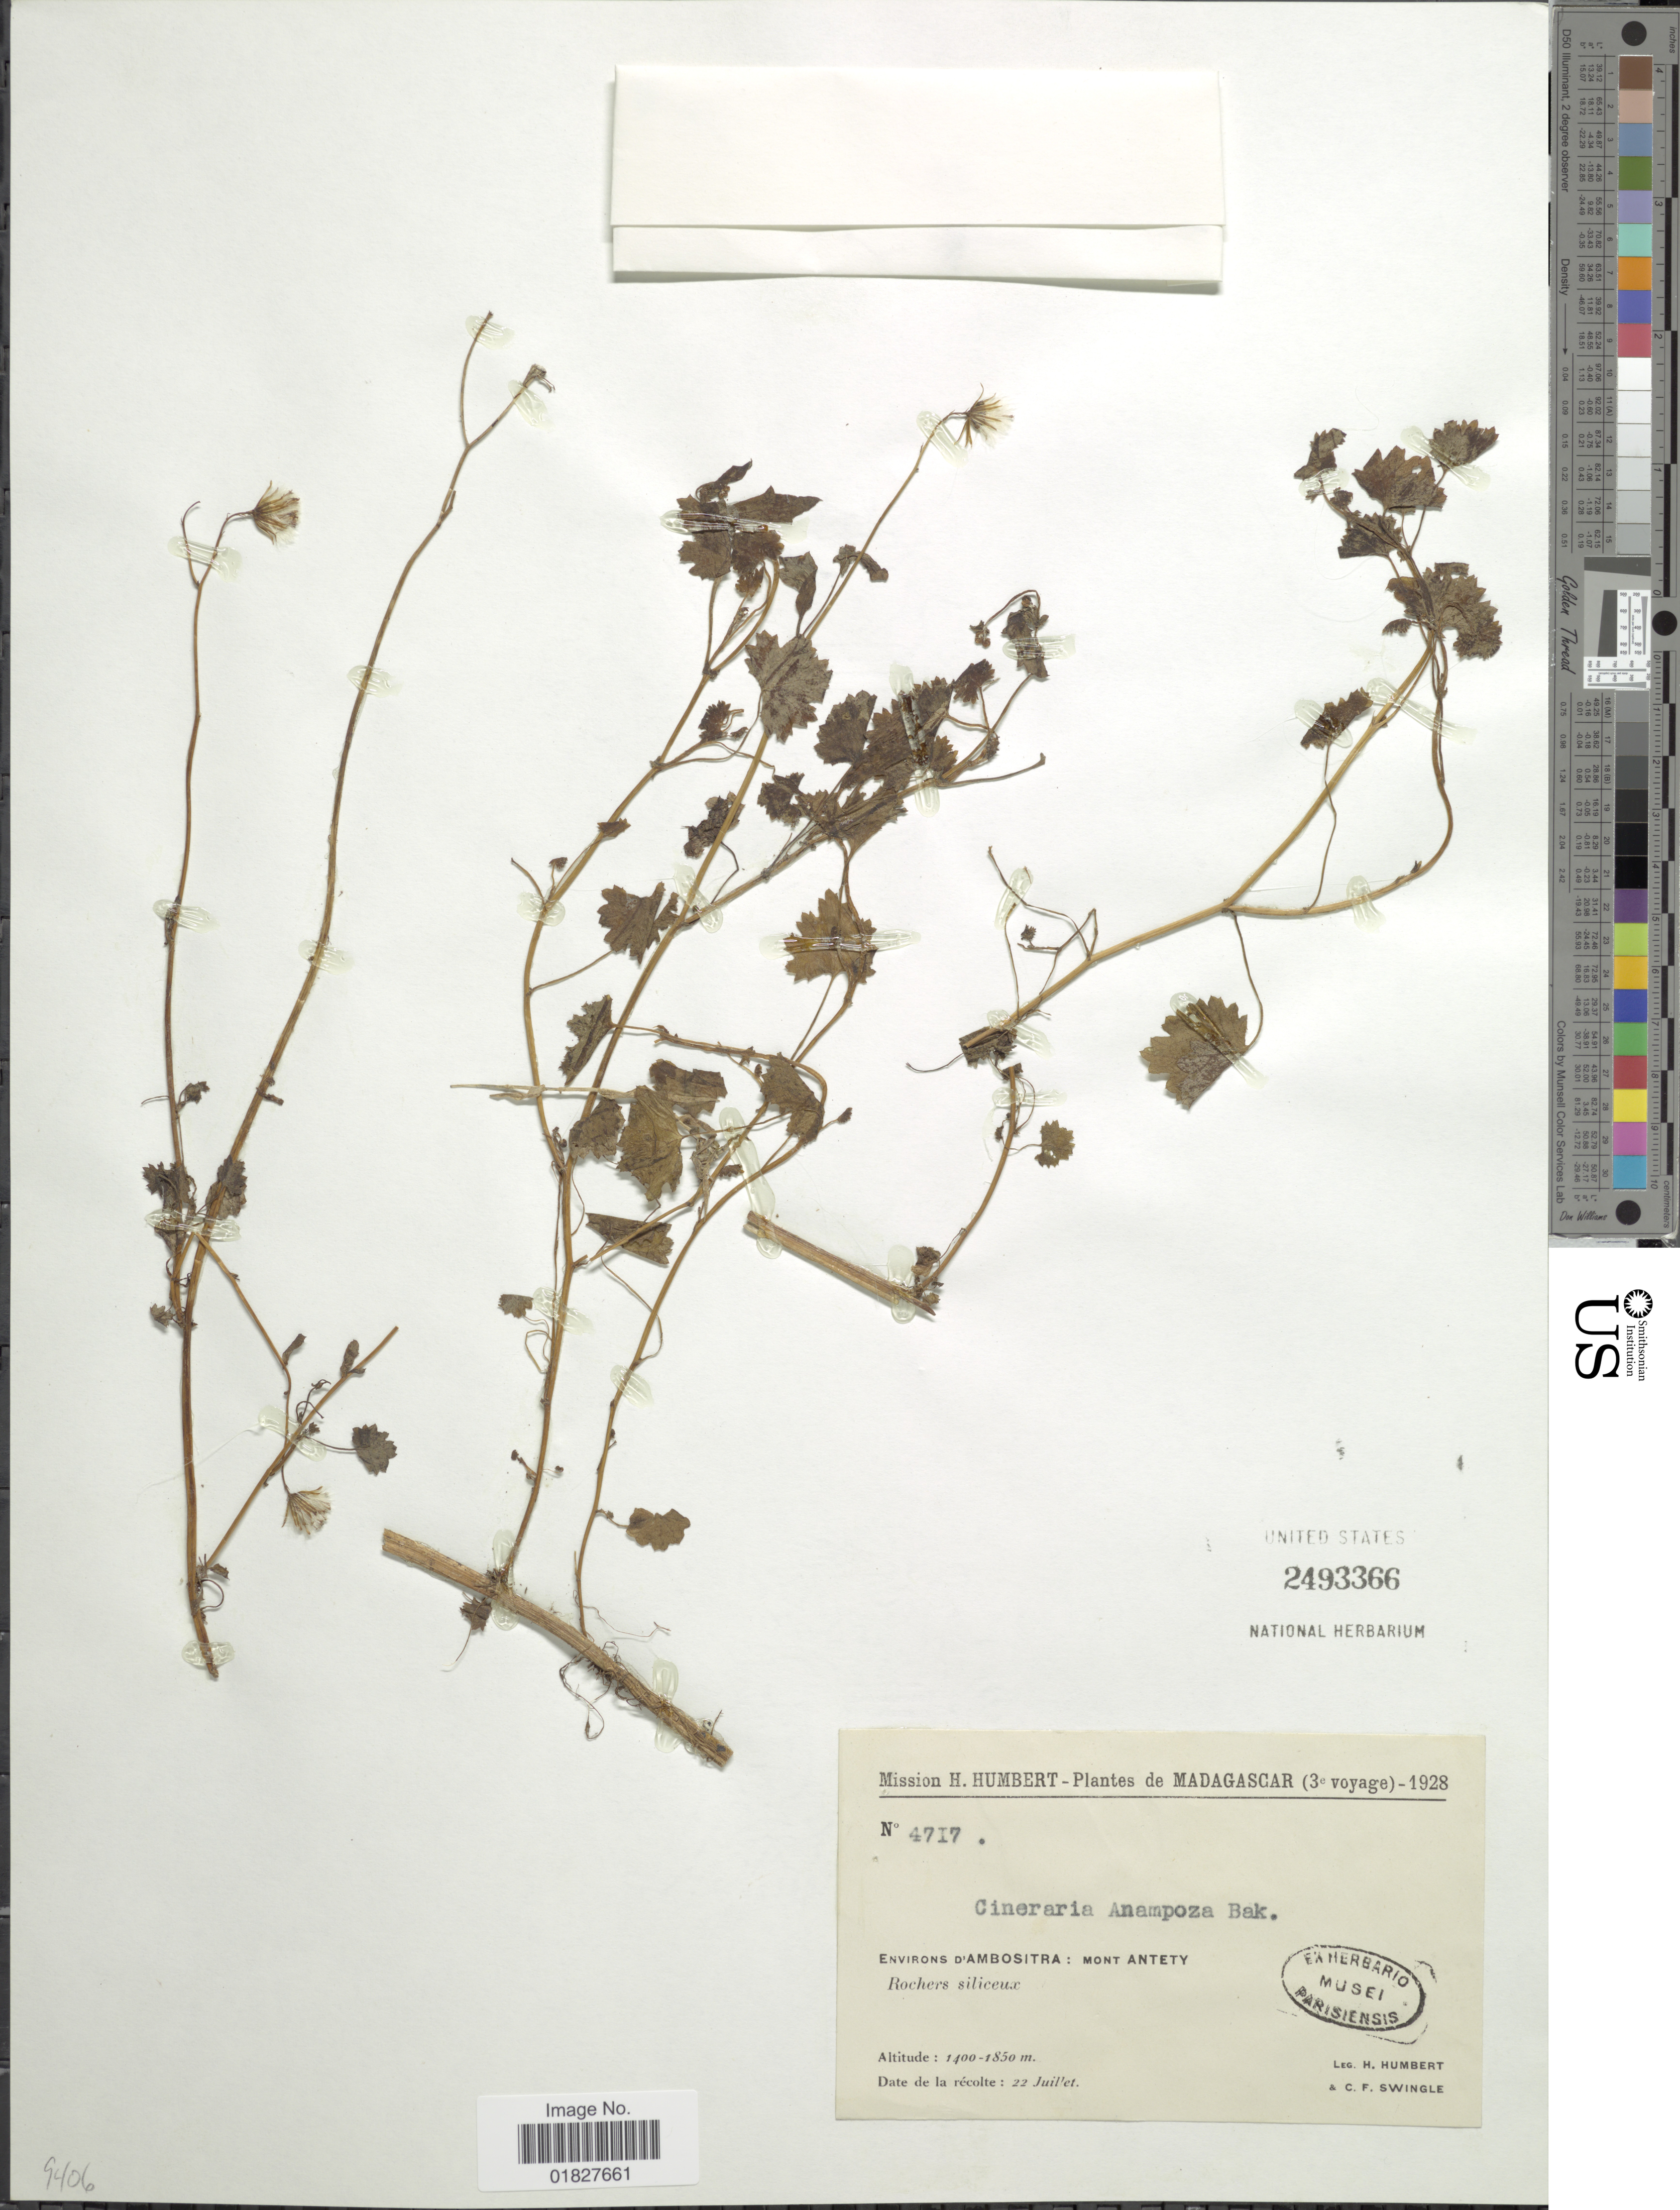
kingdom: Plantae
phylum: Tracheophyta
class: Magnoliopsida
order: Asterales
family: Asteraceae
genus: Cineraria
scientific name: Cineraria anampoza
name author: (Baker) Baker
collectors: H. Humbert & C. Swingle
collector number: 4717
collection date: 1928-07-22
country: Madagascar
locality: Environs d'Ambositra, Mont Antety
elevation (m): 1400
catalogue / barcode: US 2493366